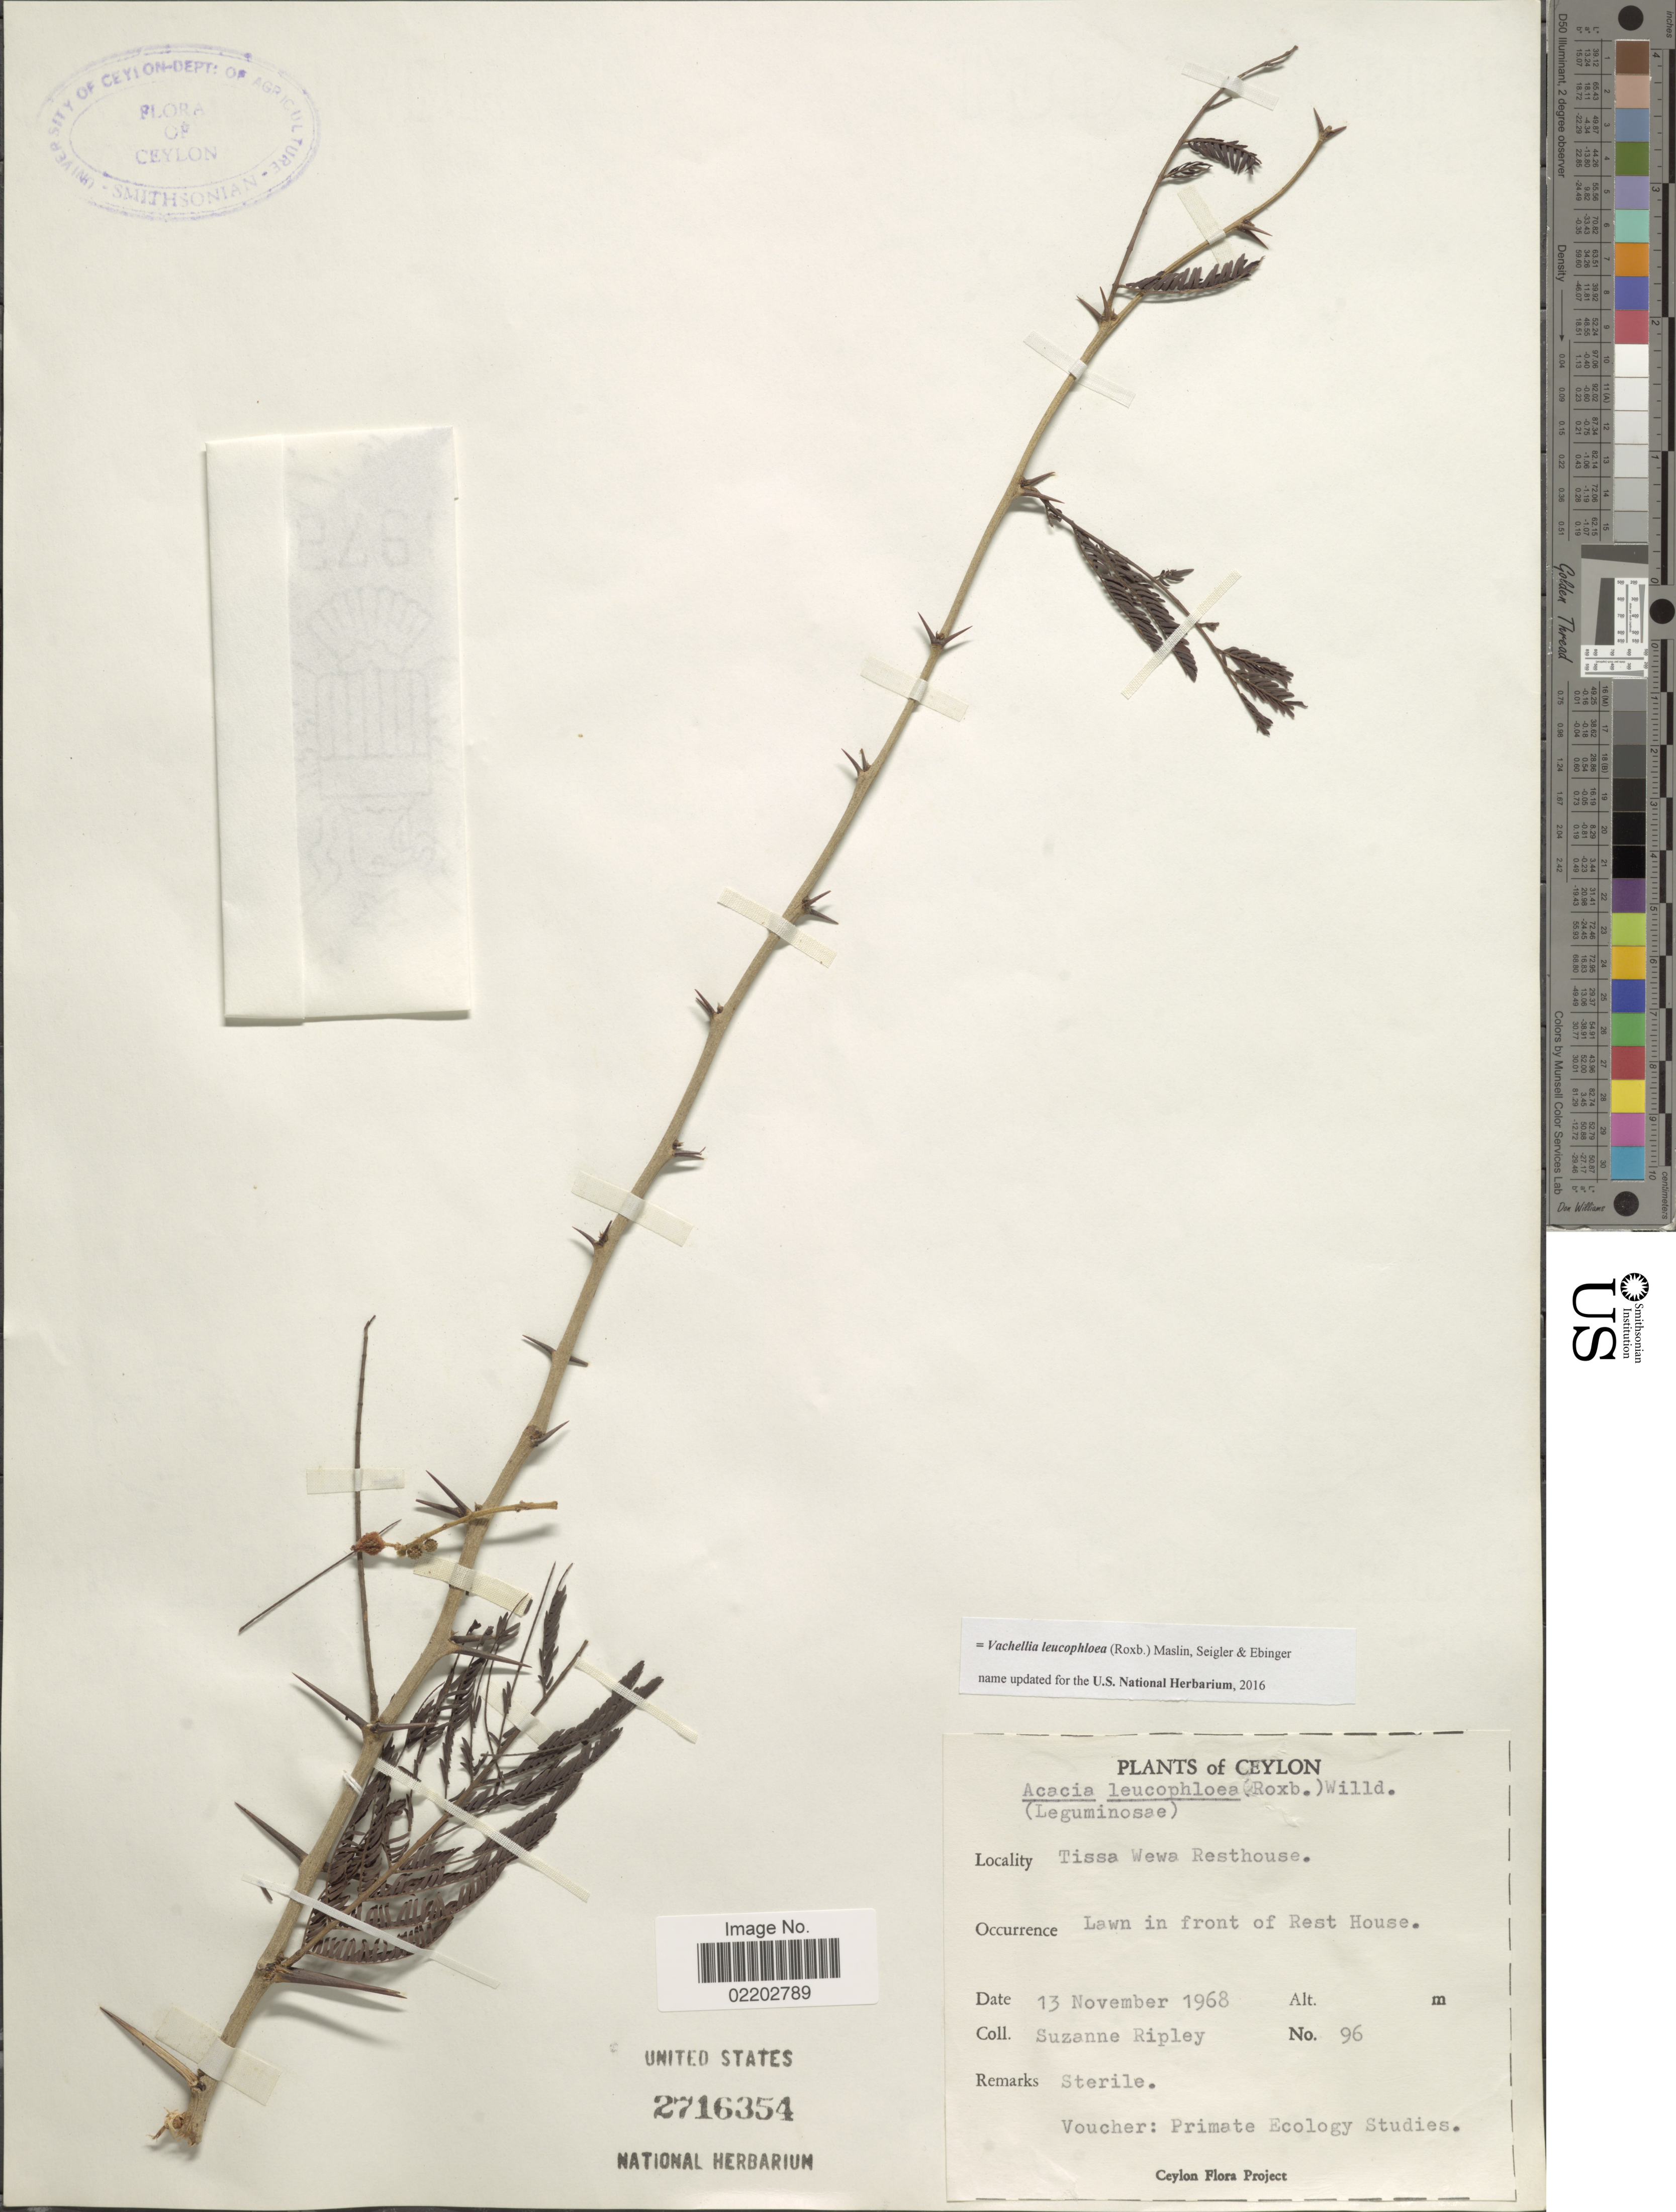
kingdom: Plantae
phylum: Tracheophyta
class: Magnoliopsida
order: Fabales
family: Fabaceae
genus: Vachellia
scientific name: Vachellia leucophloea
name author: (Roxb.) Maslin et al.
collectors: S. Ripley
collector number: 96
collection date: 1968-11-13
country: Sri Lanka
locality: Ceylon, Tissa Wewa Resthouse, lawn in front of Rest House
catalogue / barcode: US 2716354